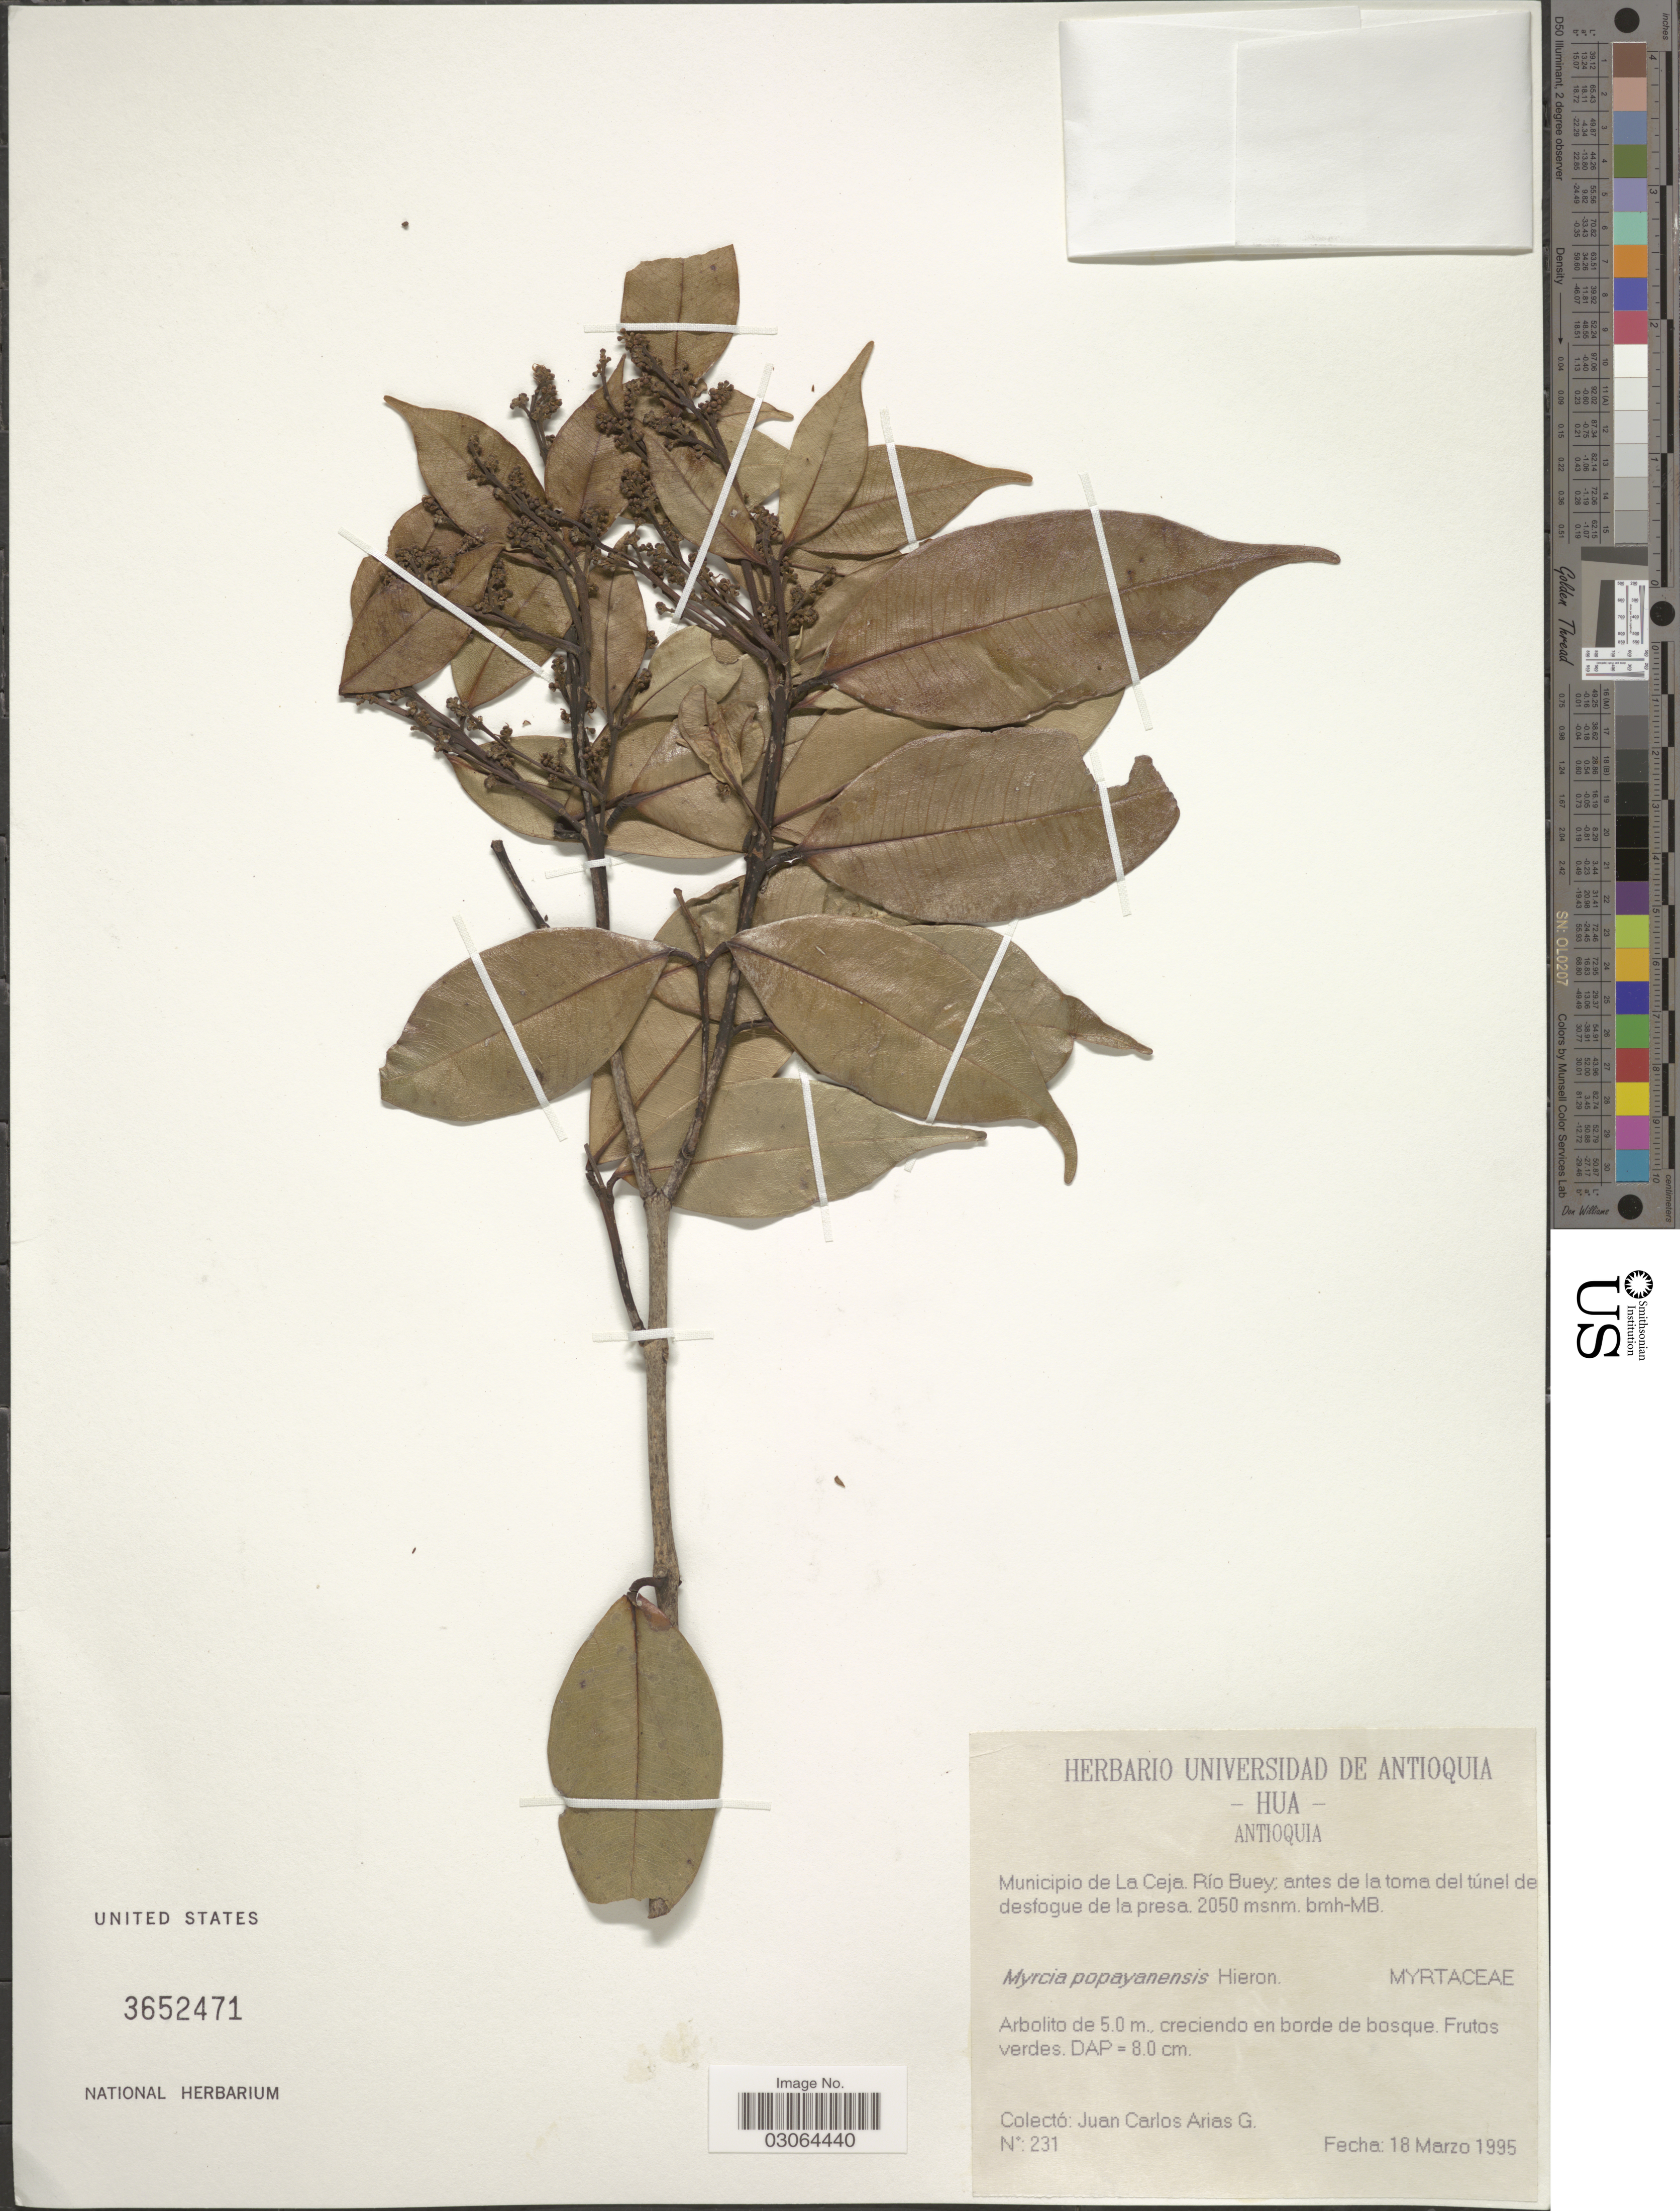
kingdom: Plantae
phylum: Tracheophyta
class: Magnoliopsida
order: Myrtales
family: Myrtaceae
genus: Myrcia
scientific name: Myrcia popayanensis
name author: Hieron.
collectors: J. Arias G.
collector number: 231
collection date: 1995-03-18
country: Colombia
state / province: Antioquia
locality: Municipio de La Ceja. Río Buey; antes de la toma del túnel de desfogue de la presa.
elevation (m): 2050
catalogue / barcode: US 3652471